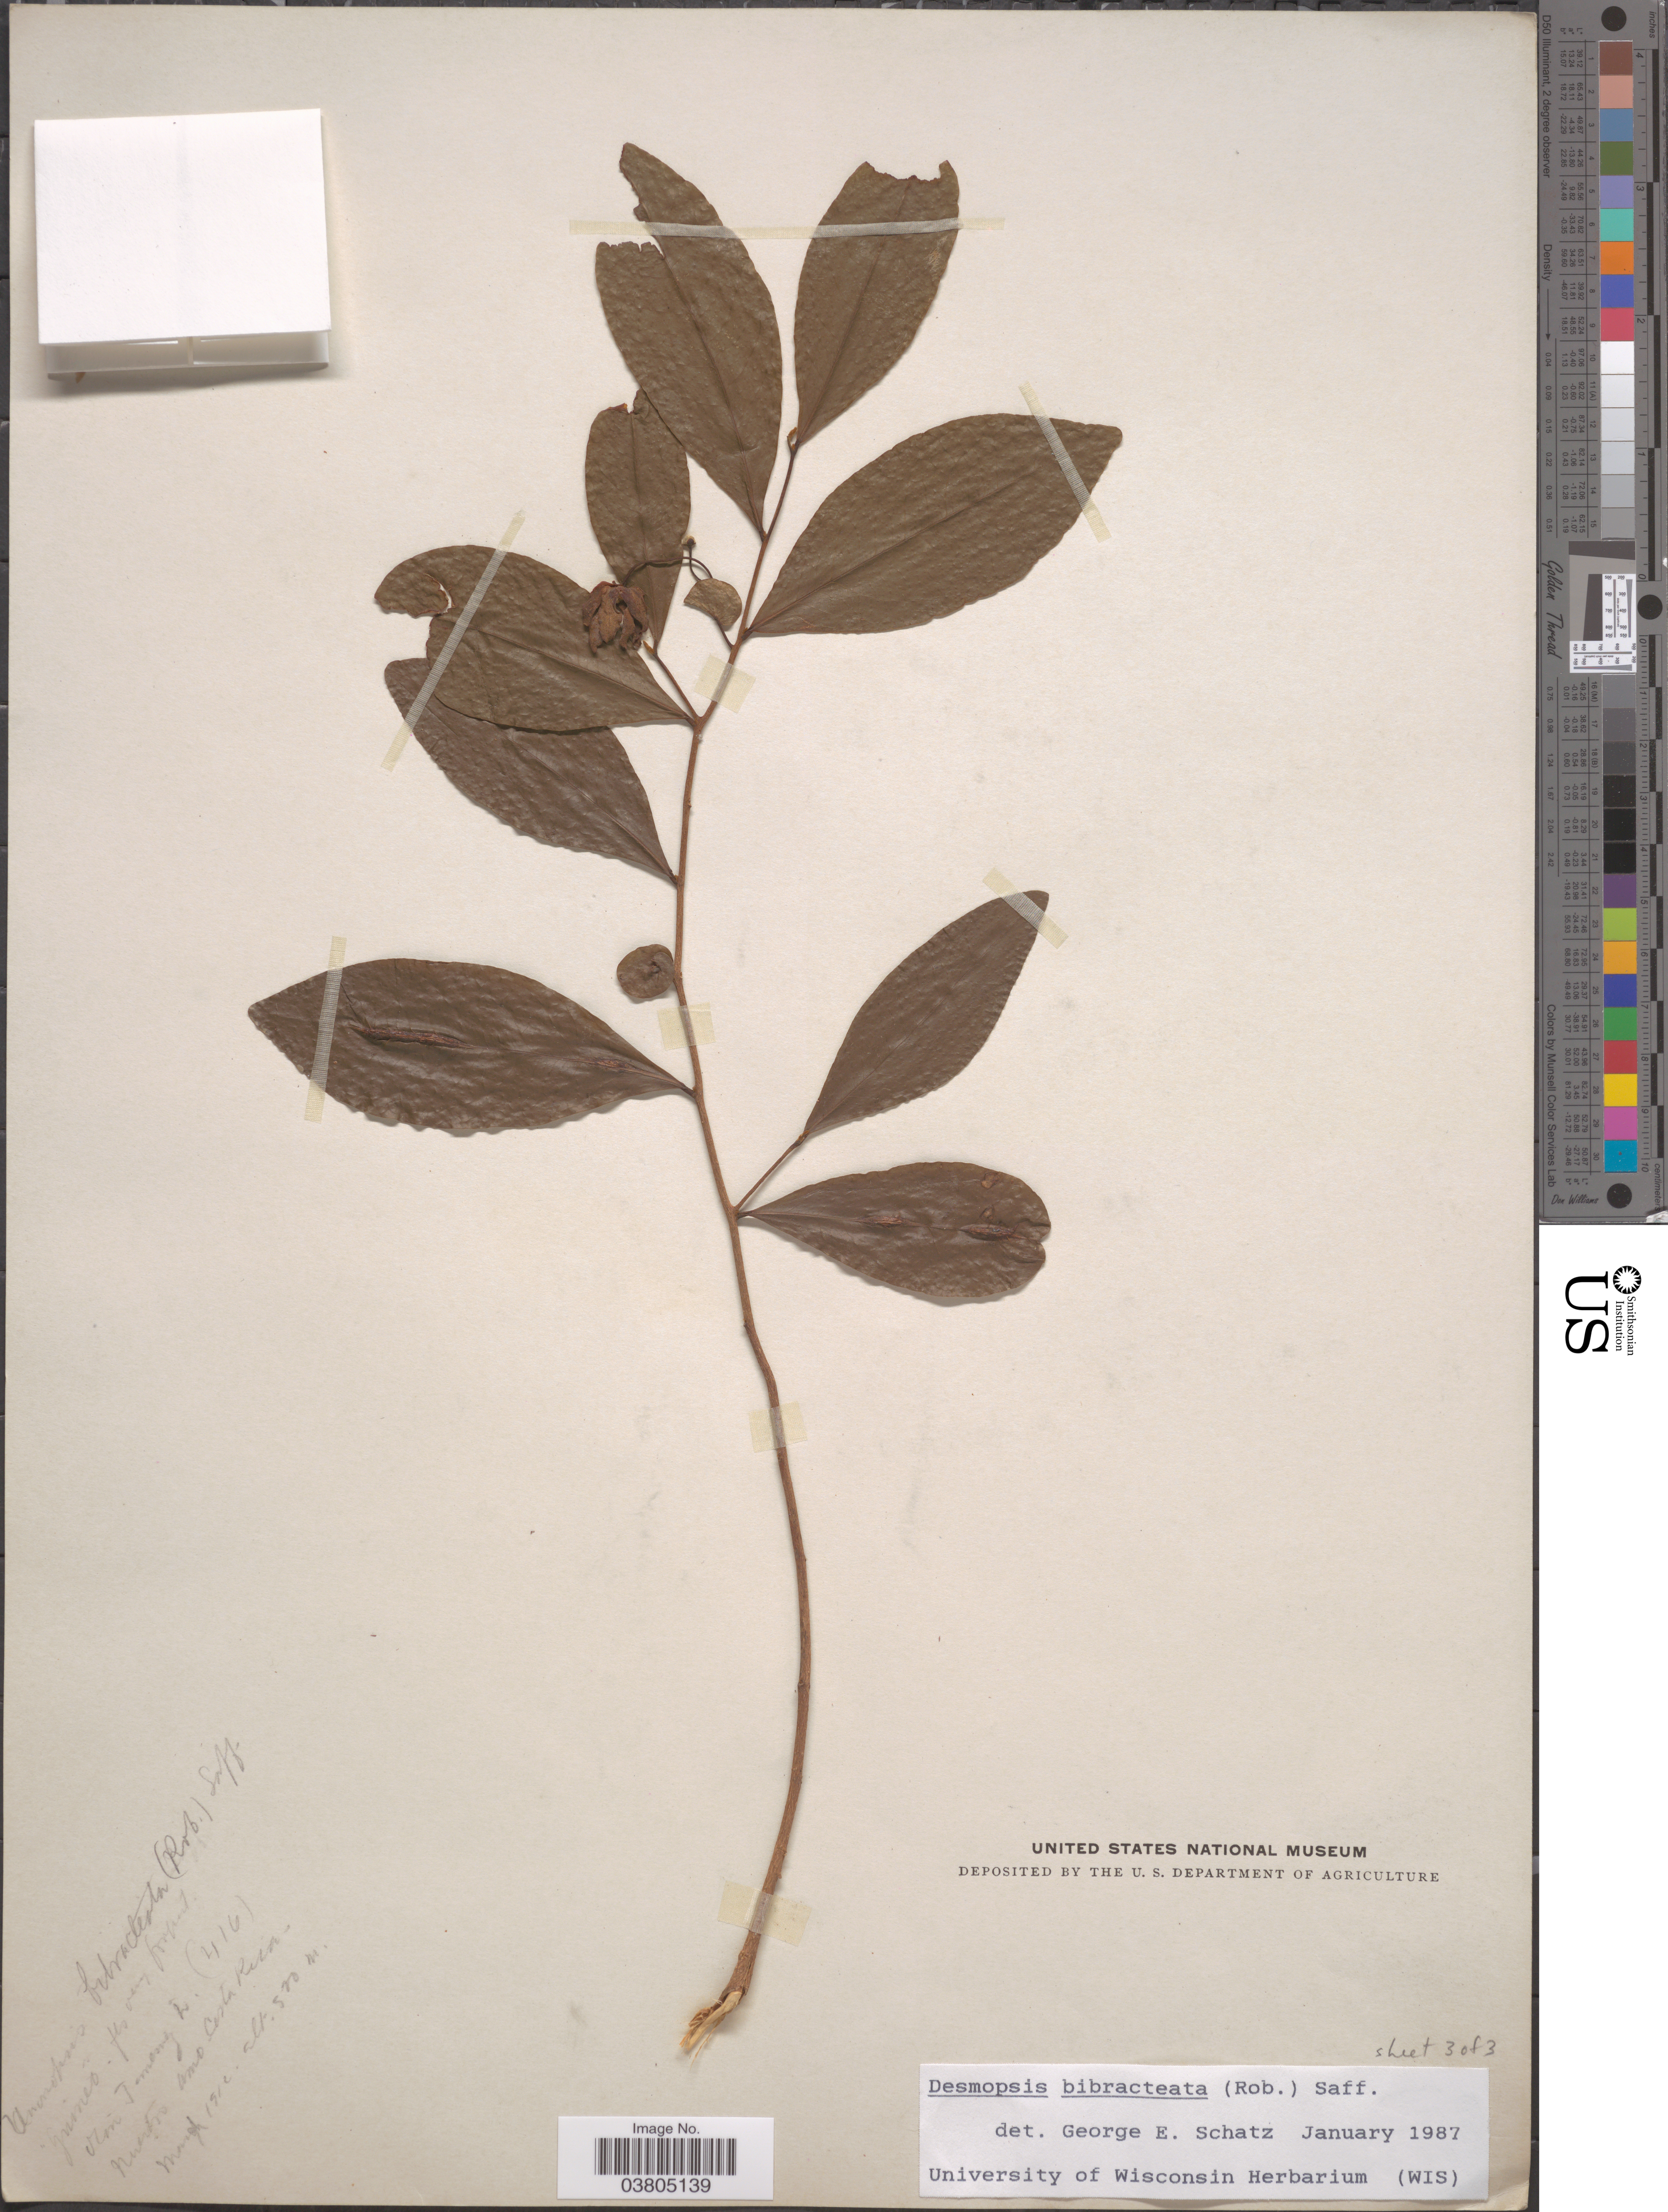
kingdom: Plantae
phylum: Tracheophyta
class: Magnoliopsida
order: Magnoliales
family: Annonaceae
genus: Desmopsis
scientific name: Desmopsis bibracteata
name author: (B.L. Rob.) Saff.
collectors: O. Jimenez L.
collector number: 416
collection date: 1912-03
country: Costa Rica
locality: Nuestro Amo.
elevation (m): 520